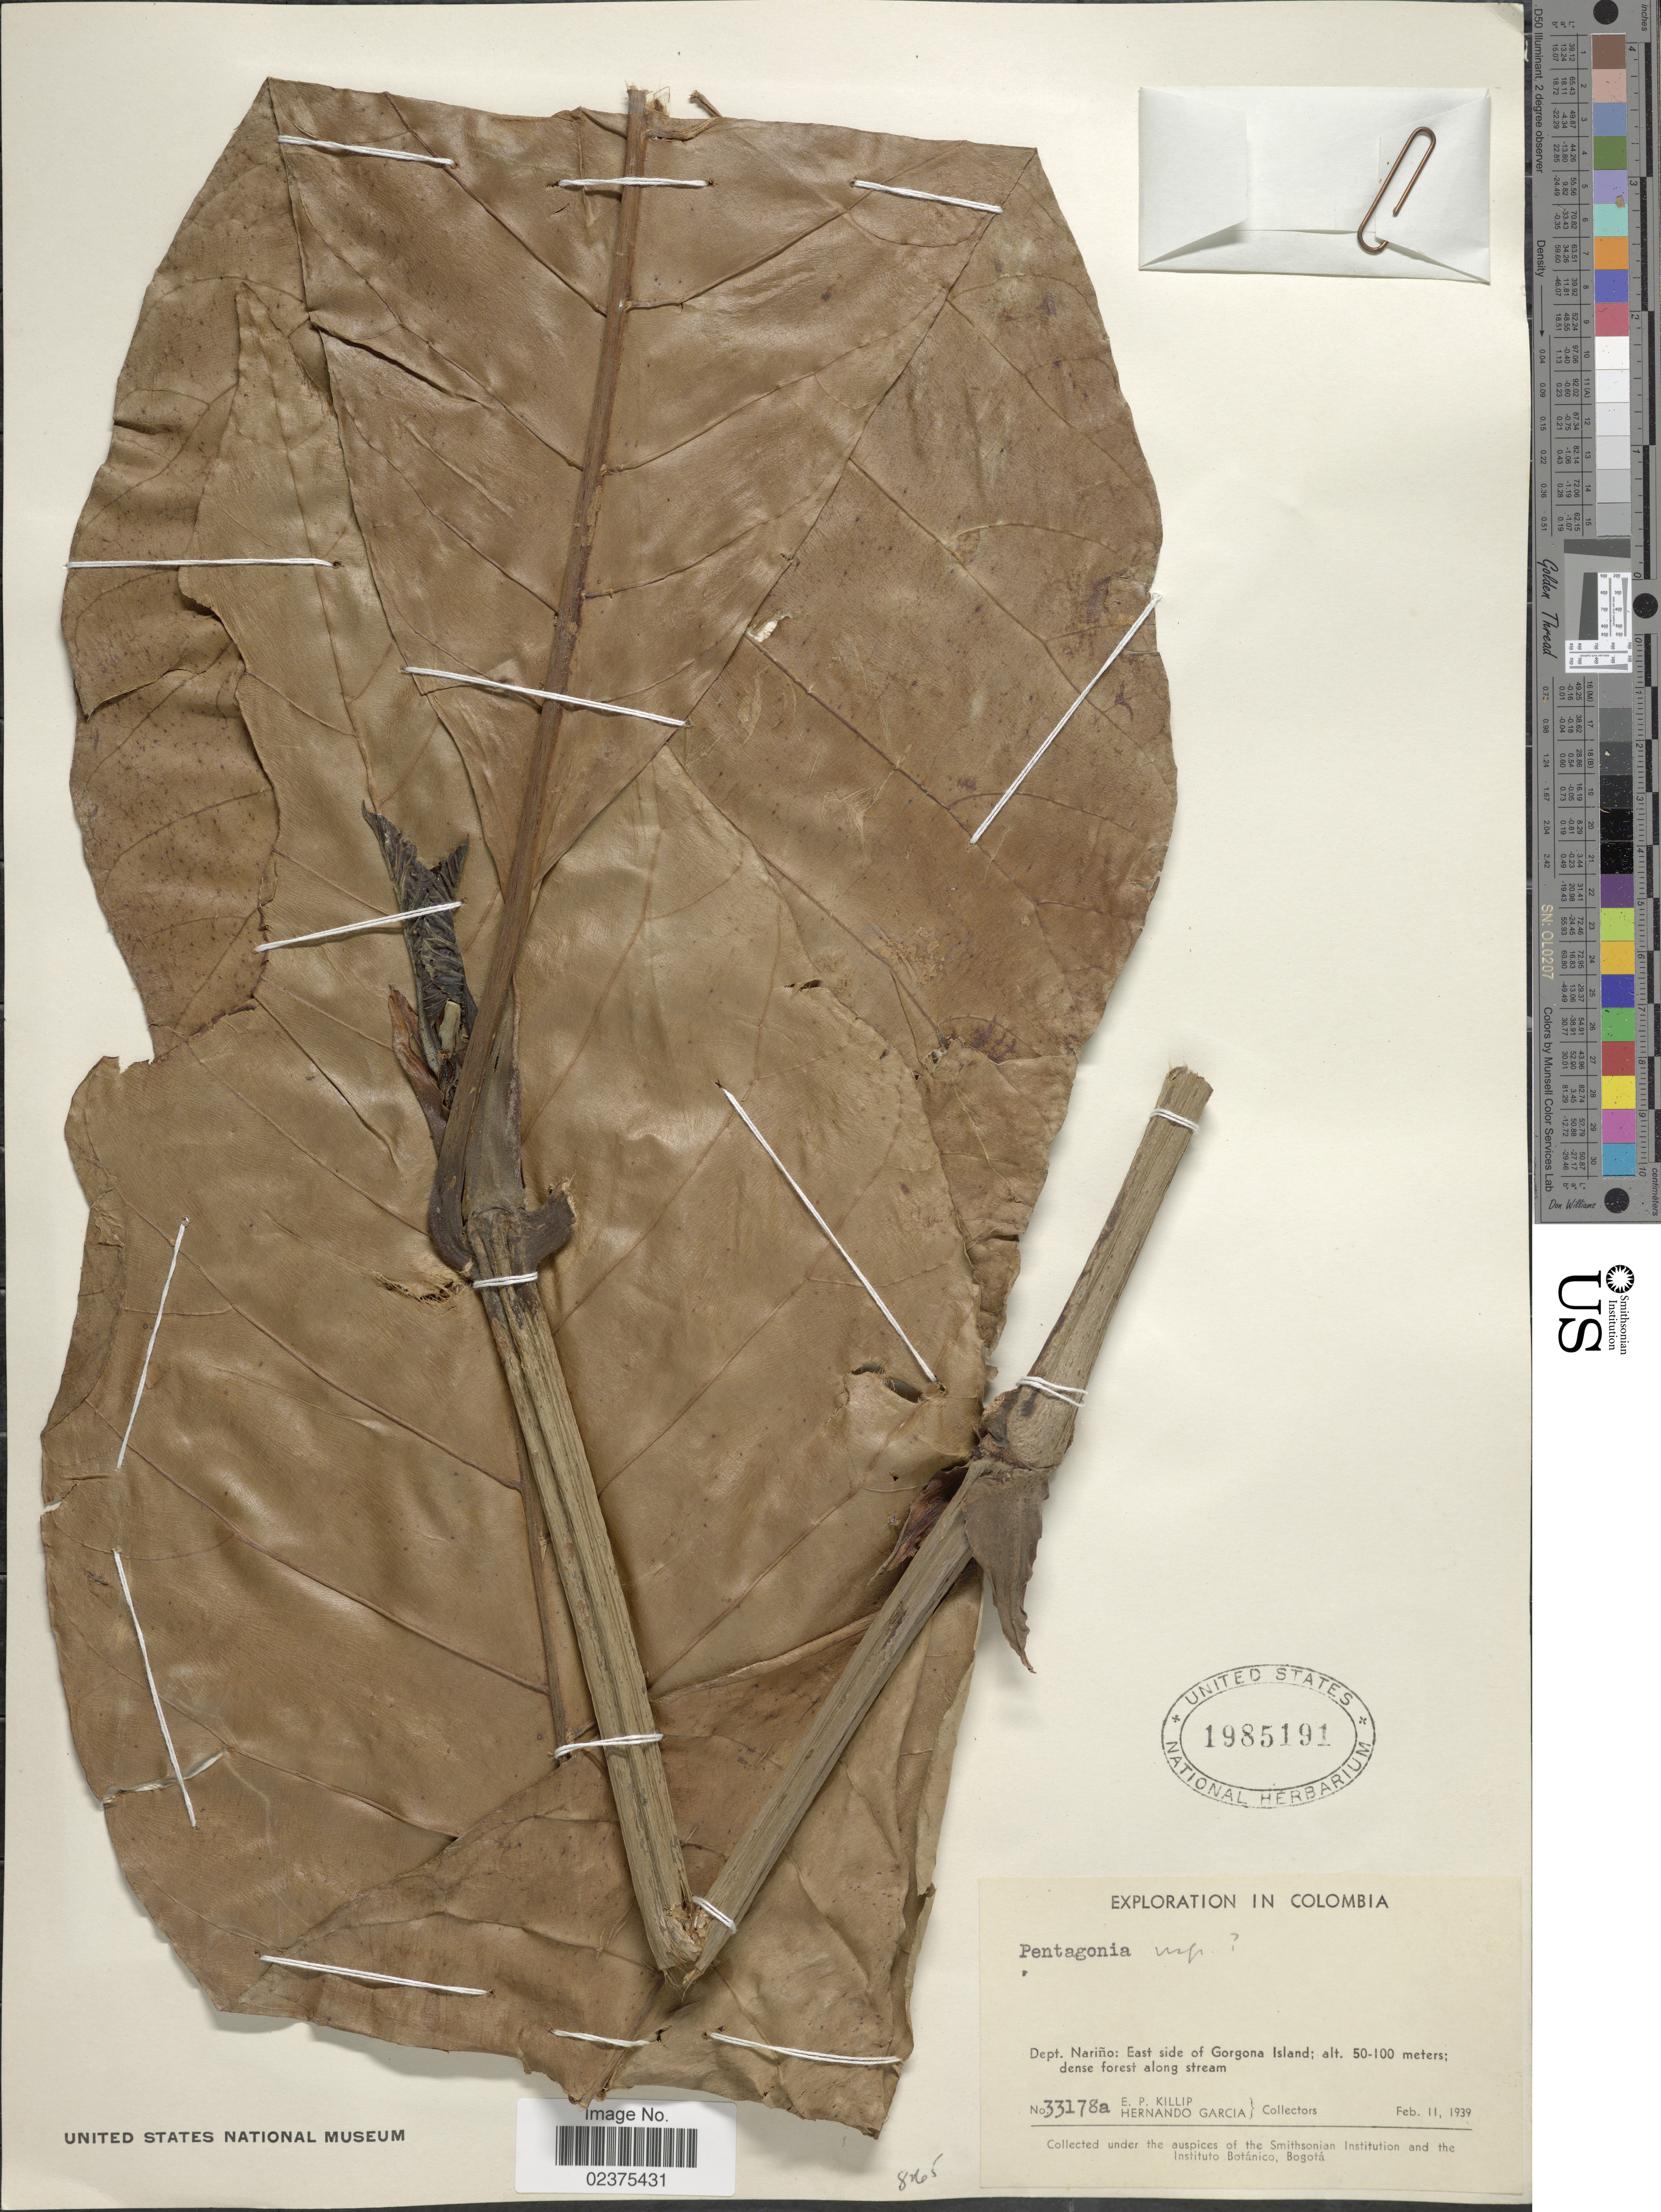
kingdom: Plantae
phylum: Tracheophyta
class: Magnoliopsida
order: Gentianales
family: Rubiaceae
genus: Pentagonia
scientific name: Pentagonia sp.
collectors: E. P. Killip & H. Garcia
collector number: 33178a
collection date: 1939-02-11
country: Colombia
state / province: Nariño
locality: Dept. Narino: East side of Gorgona Island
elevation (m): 50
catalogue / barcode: US 1985191